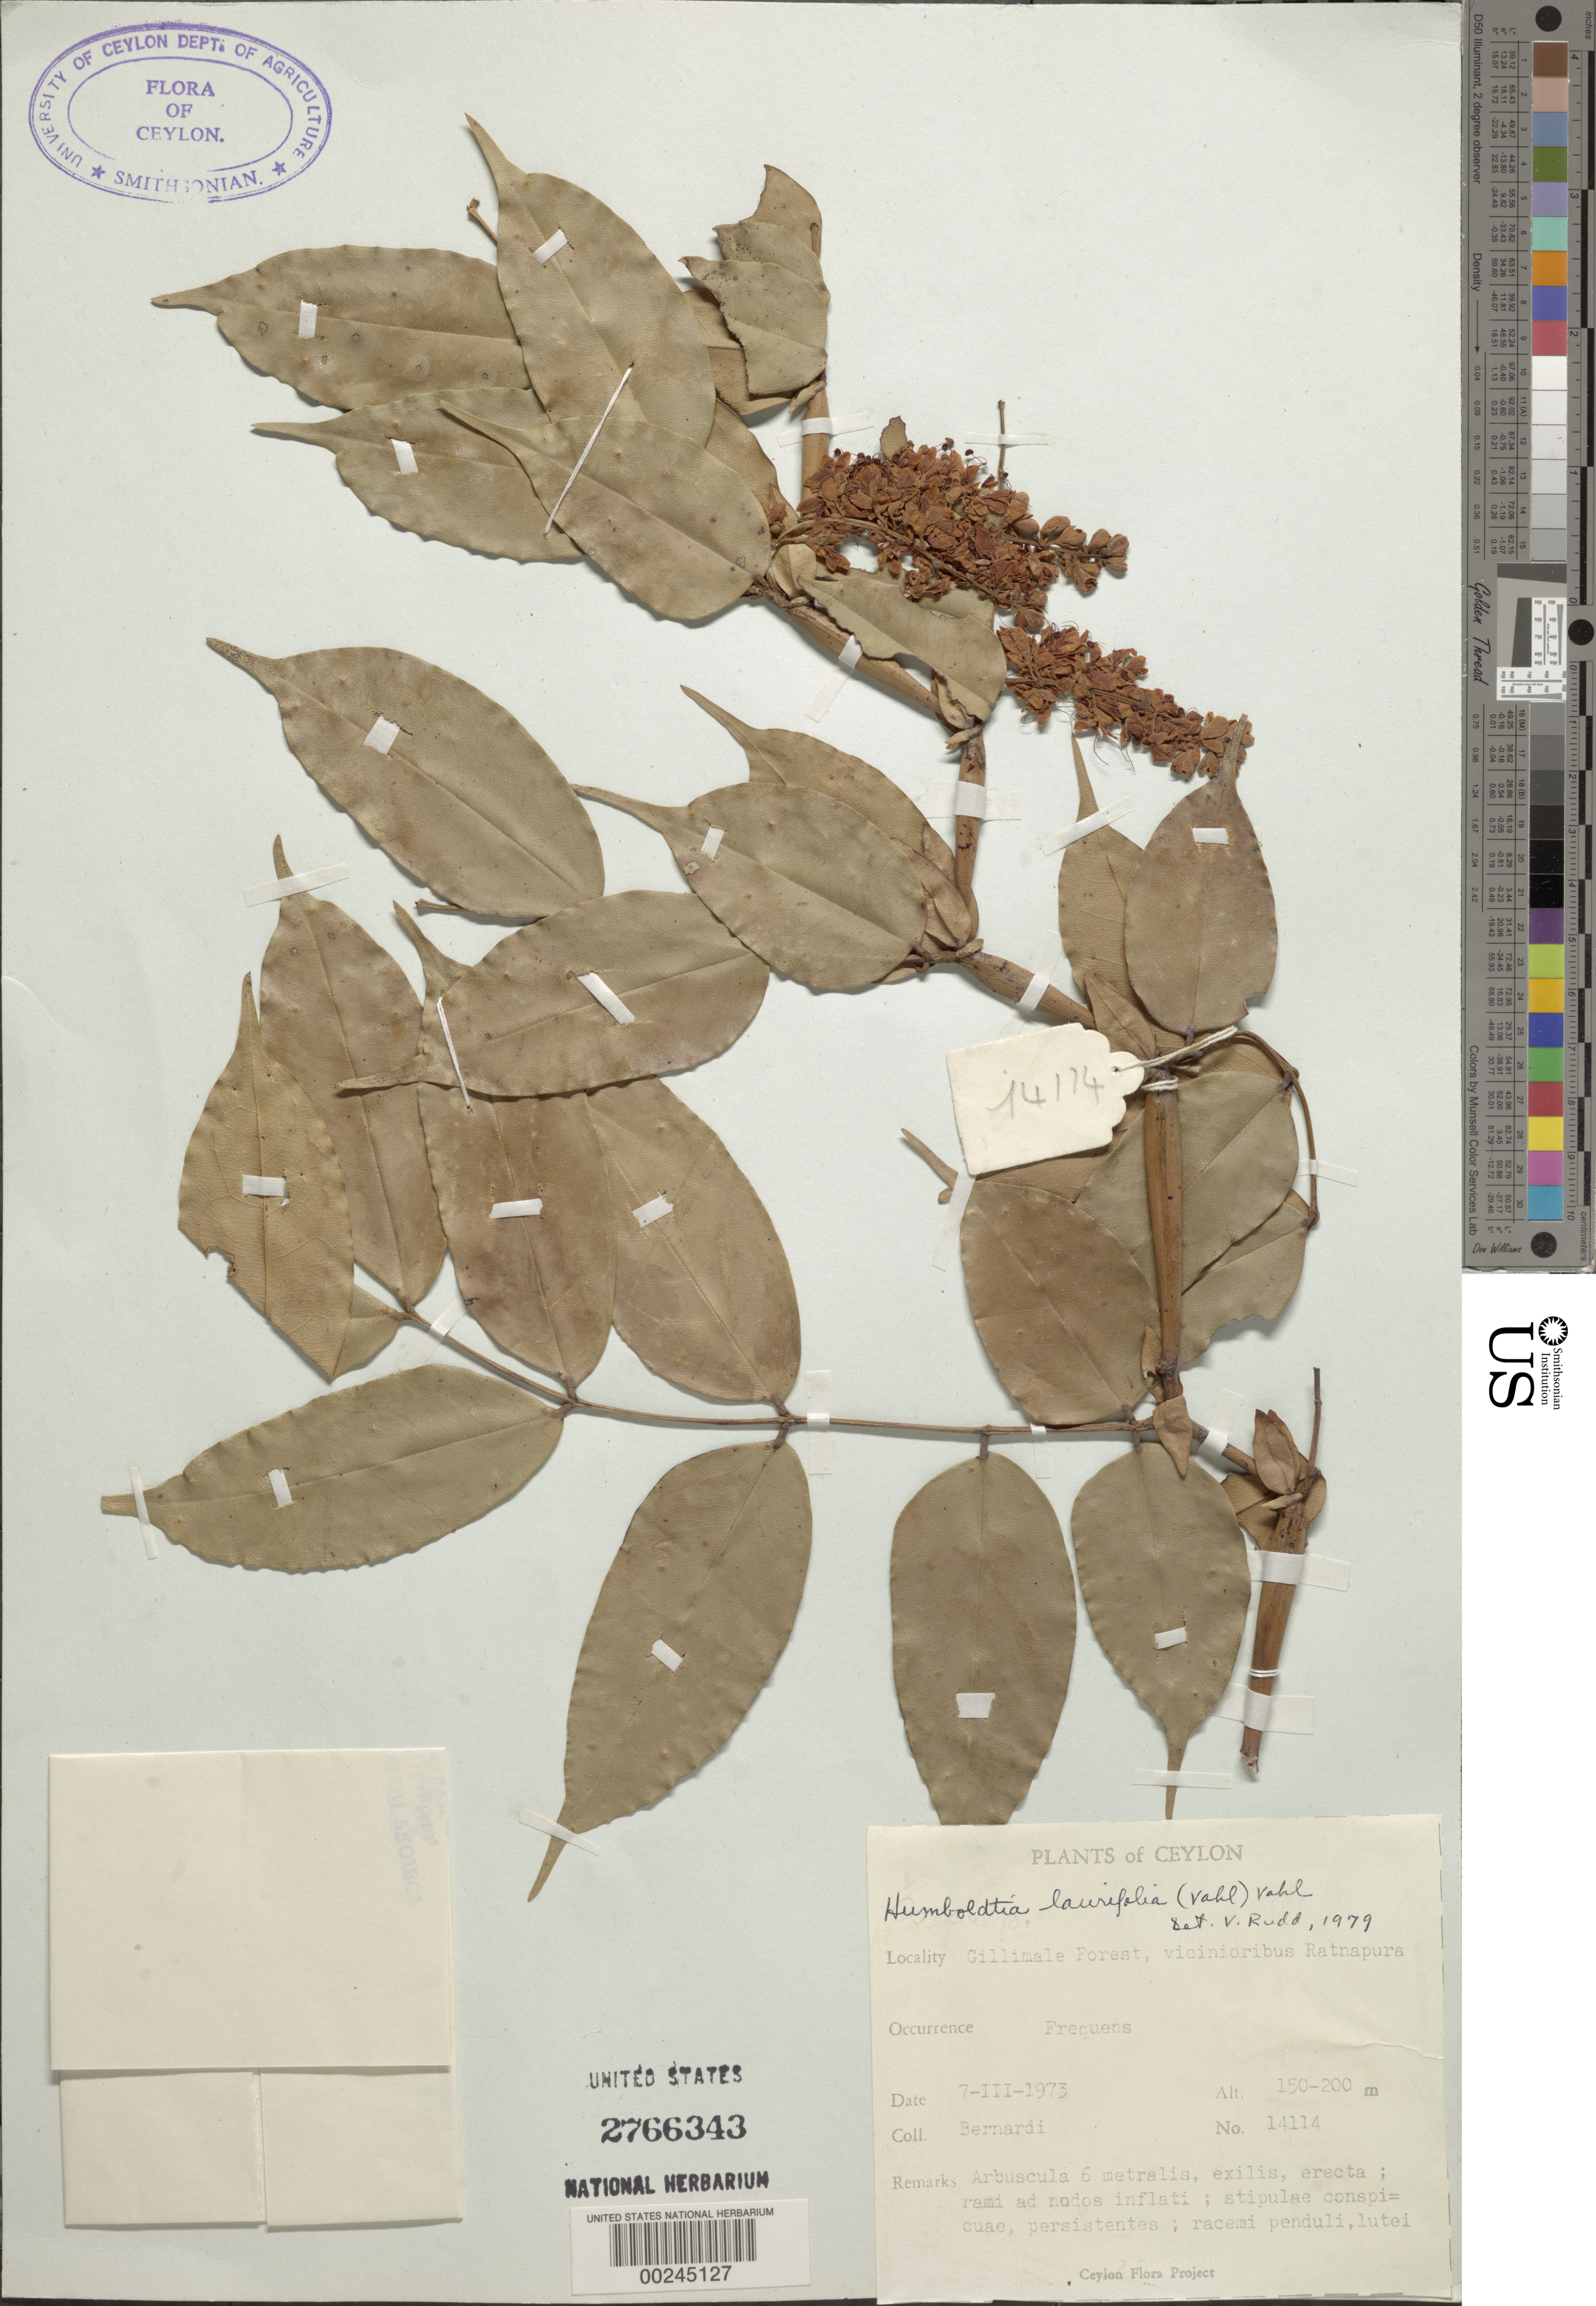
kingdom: Plantae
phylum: Tracheophyta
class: Magnoliopsida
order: Fabales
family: Fabaceae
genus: Humboldtia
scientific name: Humboldtia laurifolia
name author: Vahl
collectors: L. Bernardi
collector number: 14114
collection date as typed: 07 Mar 1973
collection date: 1973-03-07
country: Sri Lanka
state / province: Sabaragamuwa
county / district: Ratnapura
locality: Gilimale forest, vicinity ratnapura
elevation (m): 150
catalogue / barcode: US 2766343